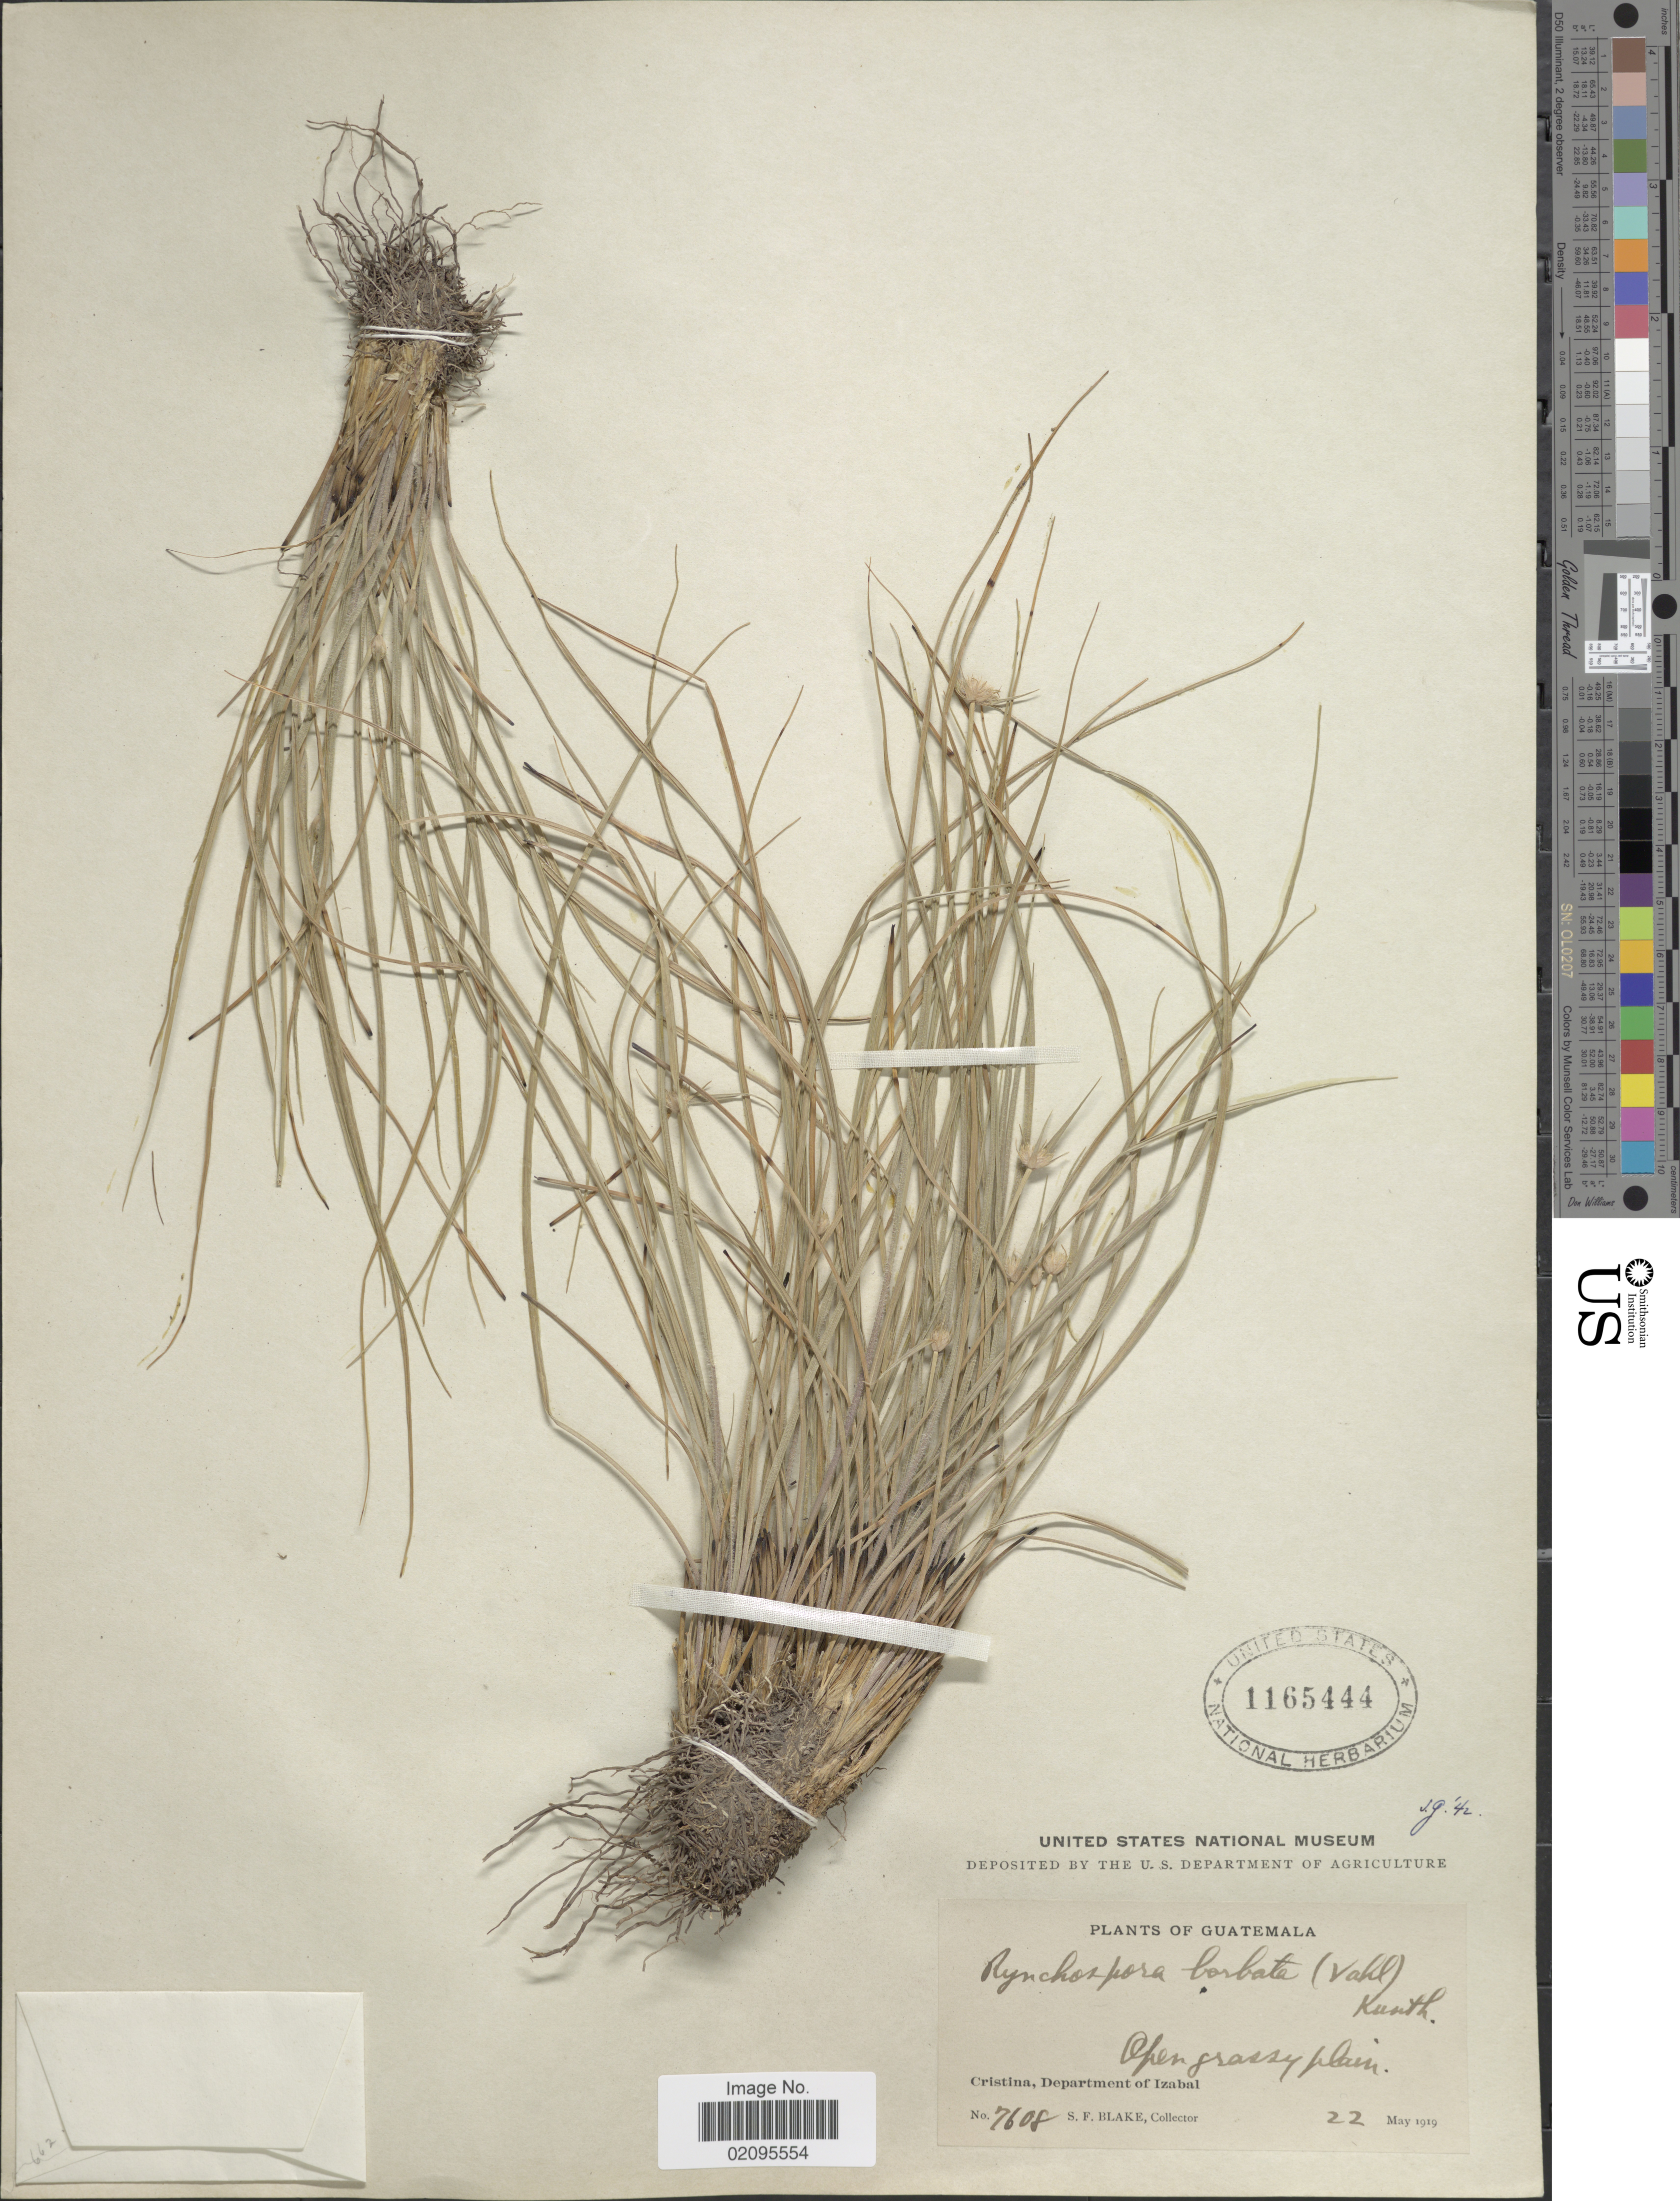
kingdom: Plantae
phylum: Tracheophyta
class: Liliopsida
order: Poales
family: Cyperaceae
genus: Rhynchospora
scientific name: Rhynchospora barbata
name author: (Vahl) Kunth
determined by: Alves, K.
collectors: S. Blake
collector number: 7608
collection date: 1919-05-22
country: Guatemala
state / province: Izabal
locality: Cristina, open grassy plain.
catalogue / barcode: US 1165444